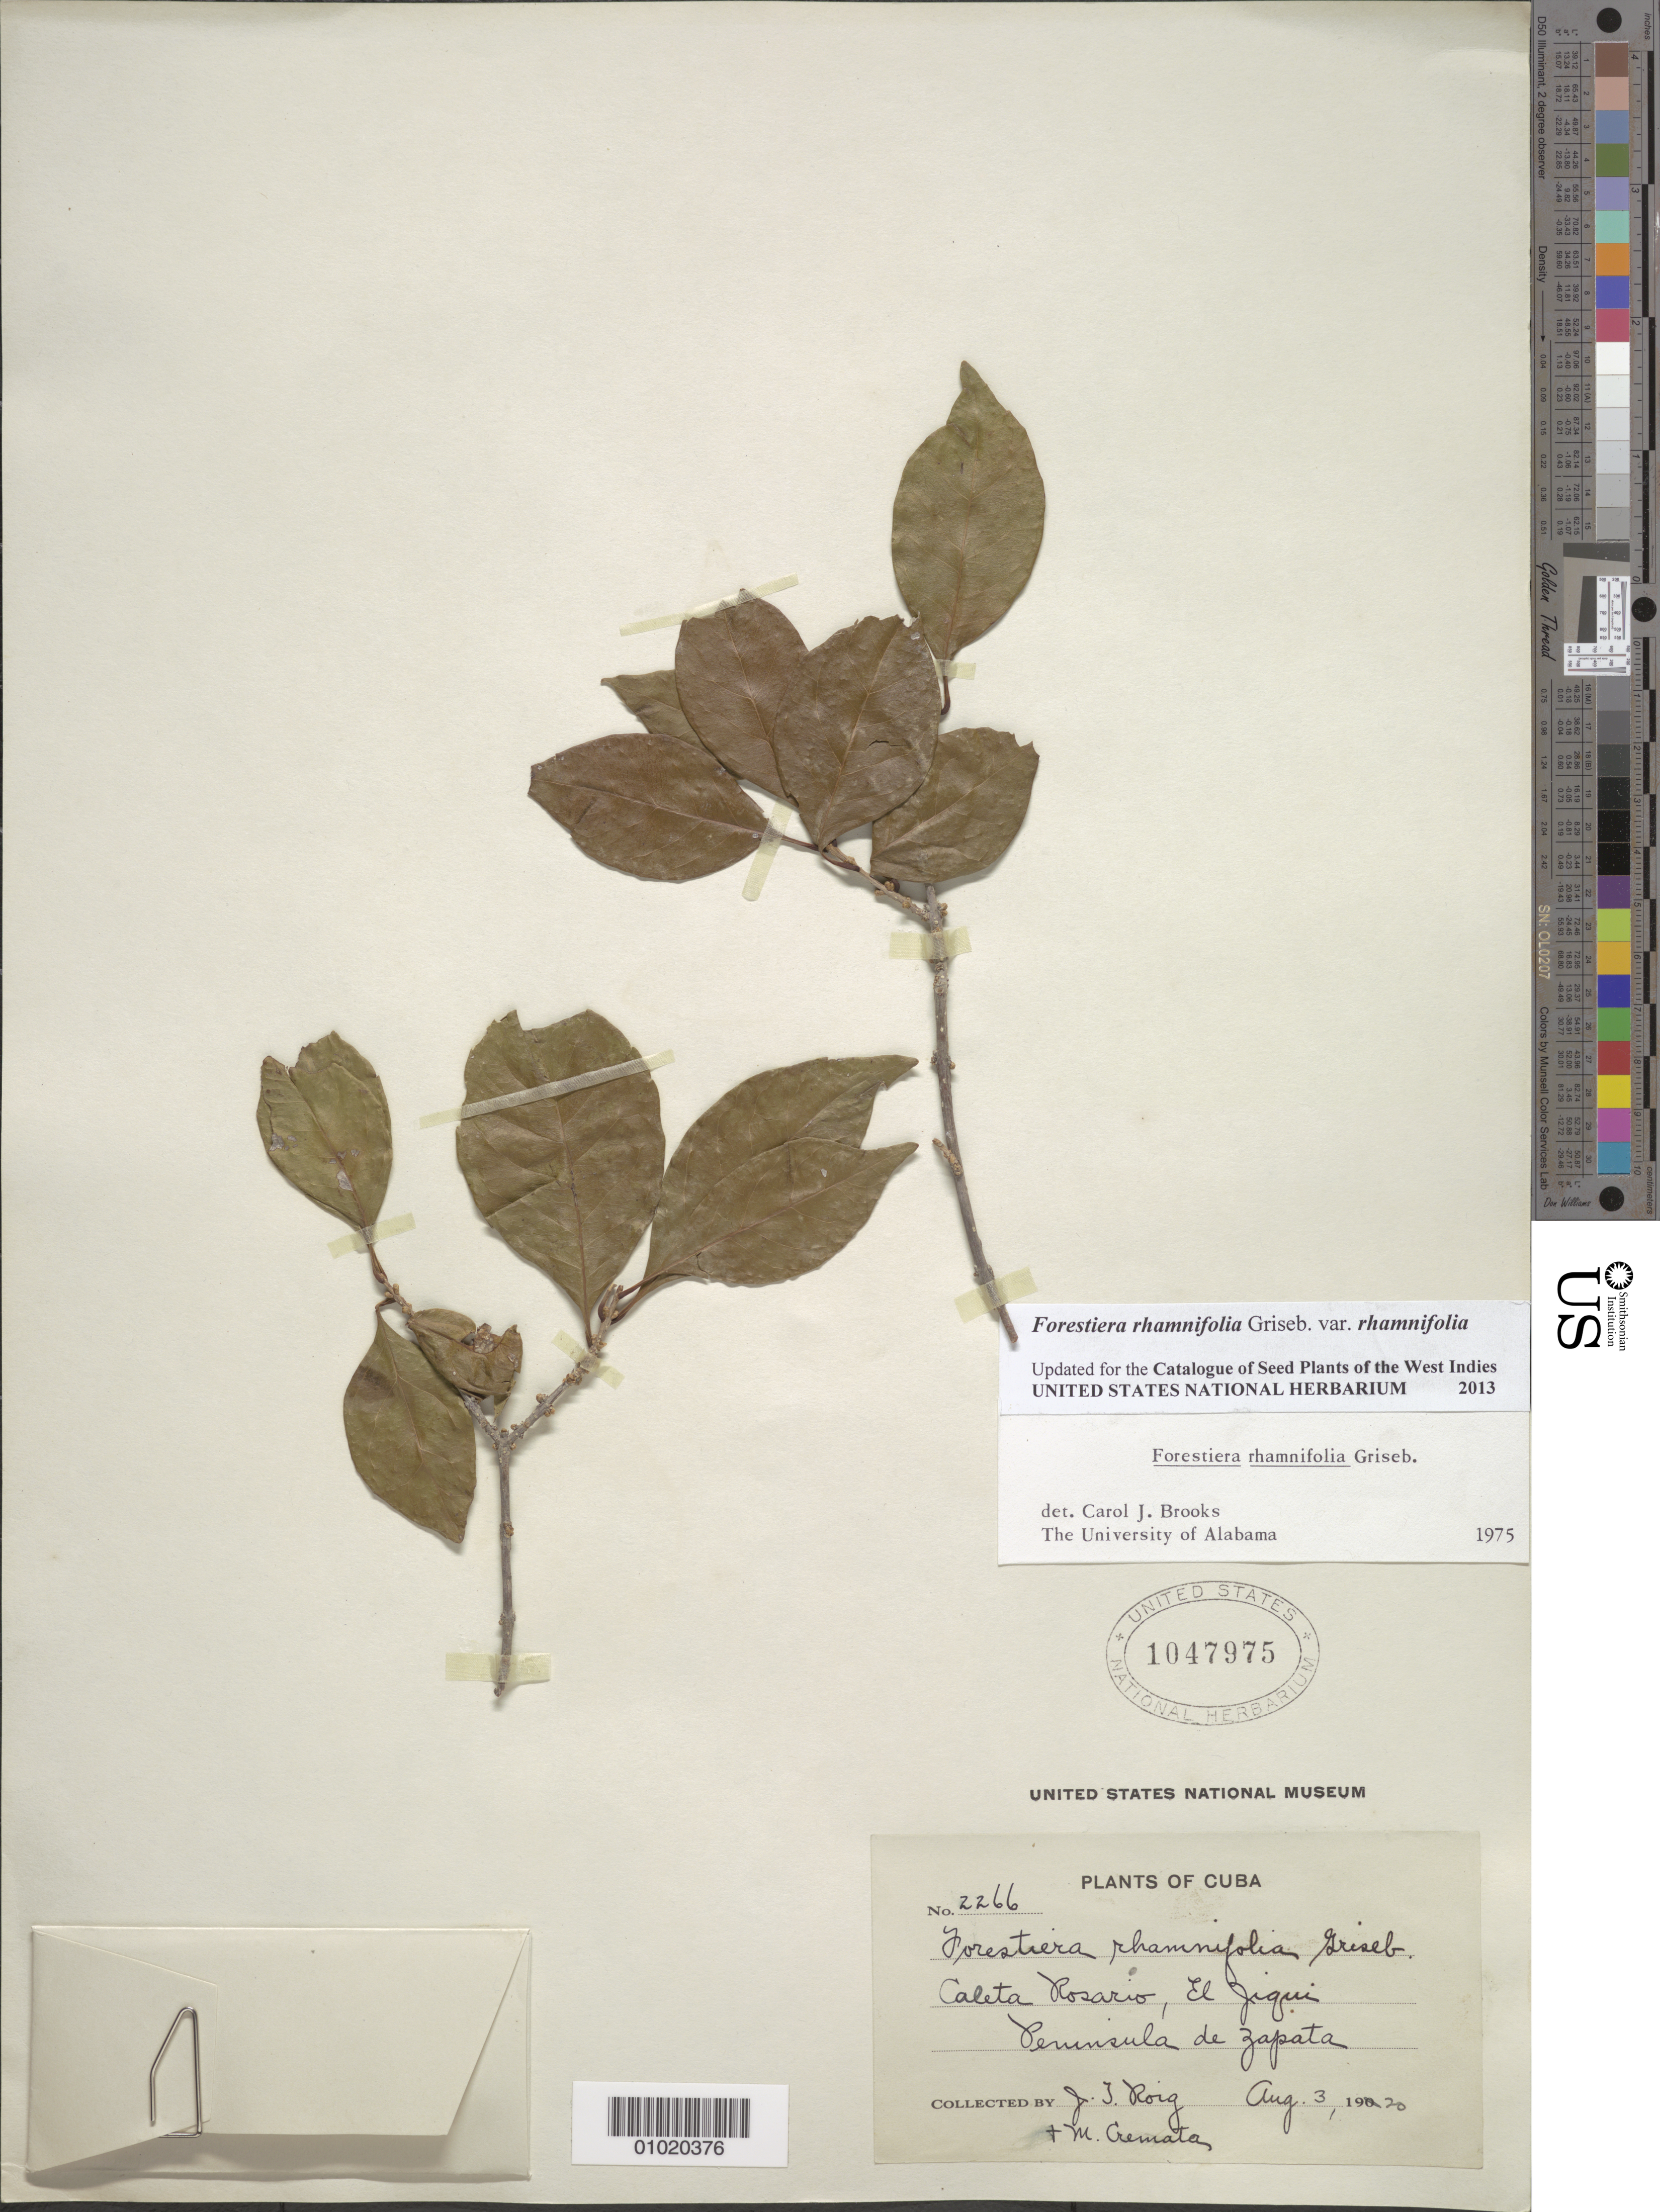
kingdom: Plantae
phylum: Tracheophyta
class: Magnoliopsida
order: Lamiales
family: Oleaceae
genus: Forestiera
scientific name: Forestiera rhamnifolia var. rhamnifolia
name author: Griseb.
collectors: J. Roig & M. Cremata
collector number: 2266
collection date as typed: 03 Aug 1920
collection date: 1920-08-03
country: Cuba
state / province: Matanzas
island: Cuba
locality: Caleta Rosario, El Jiqui Peninsula de Zapata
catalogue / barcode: US 1047975